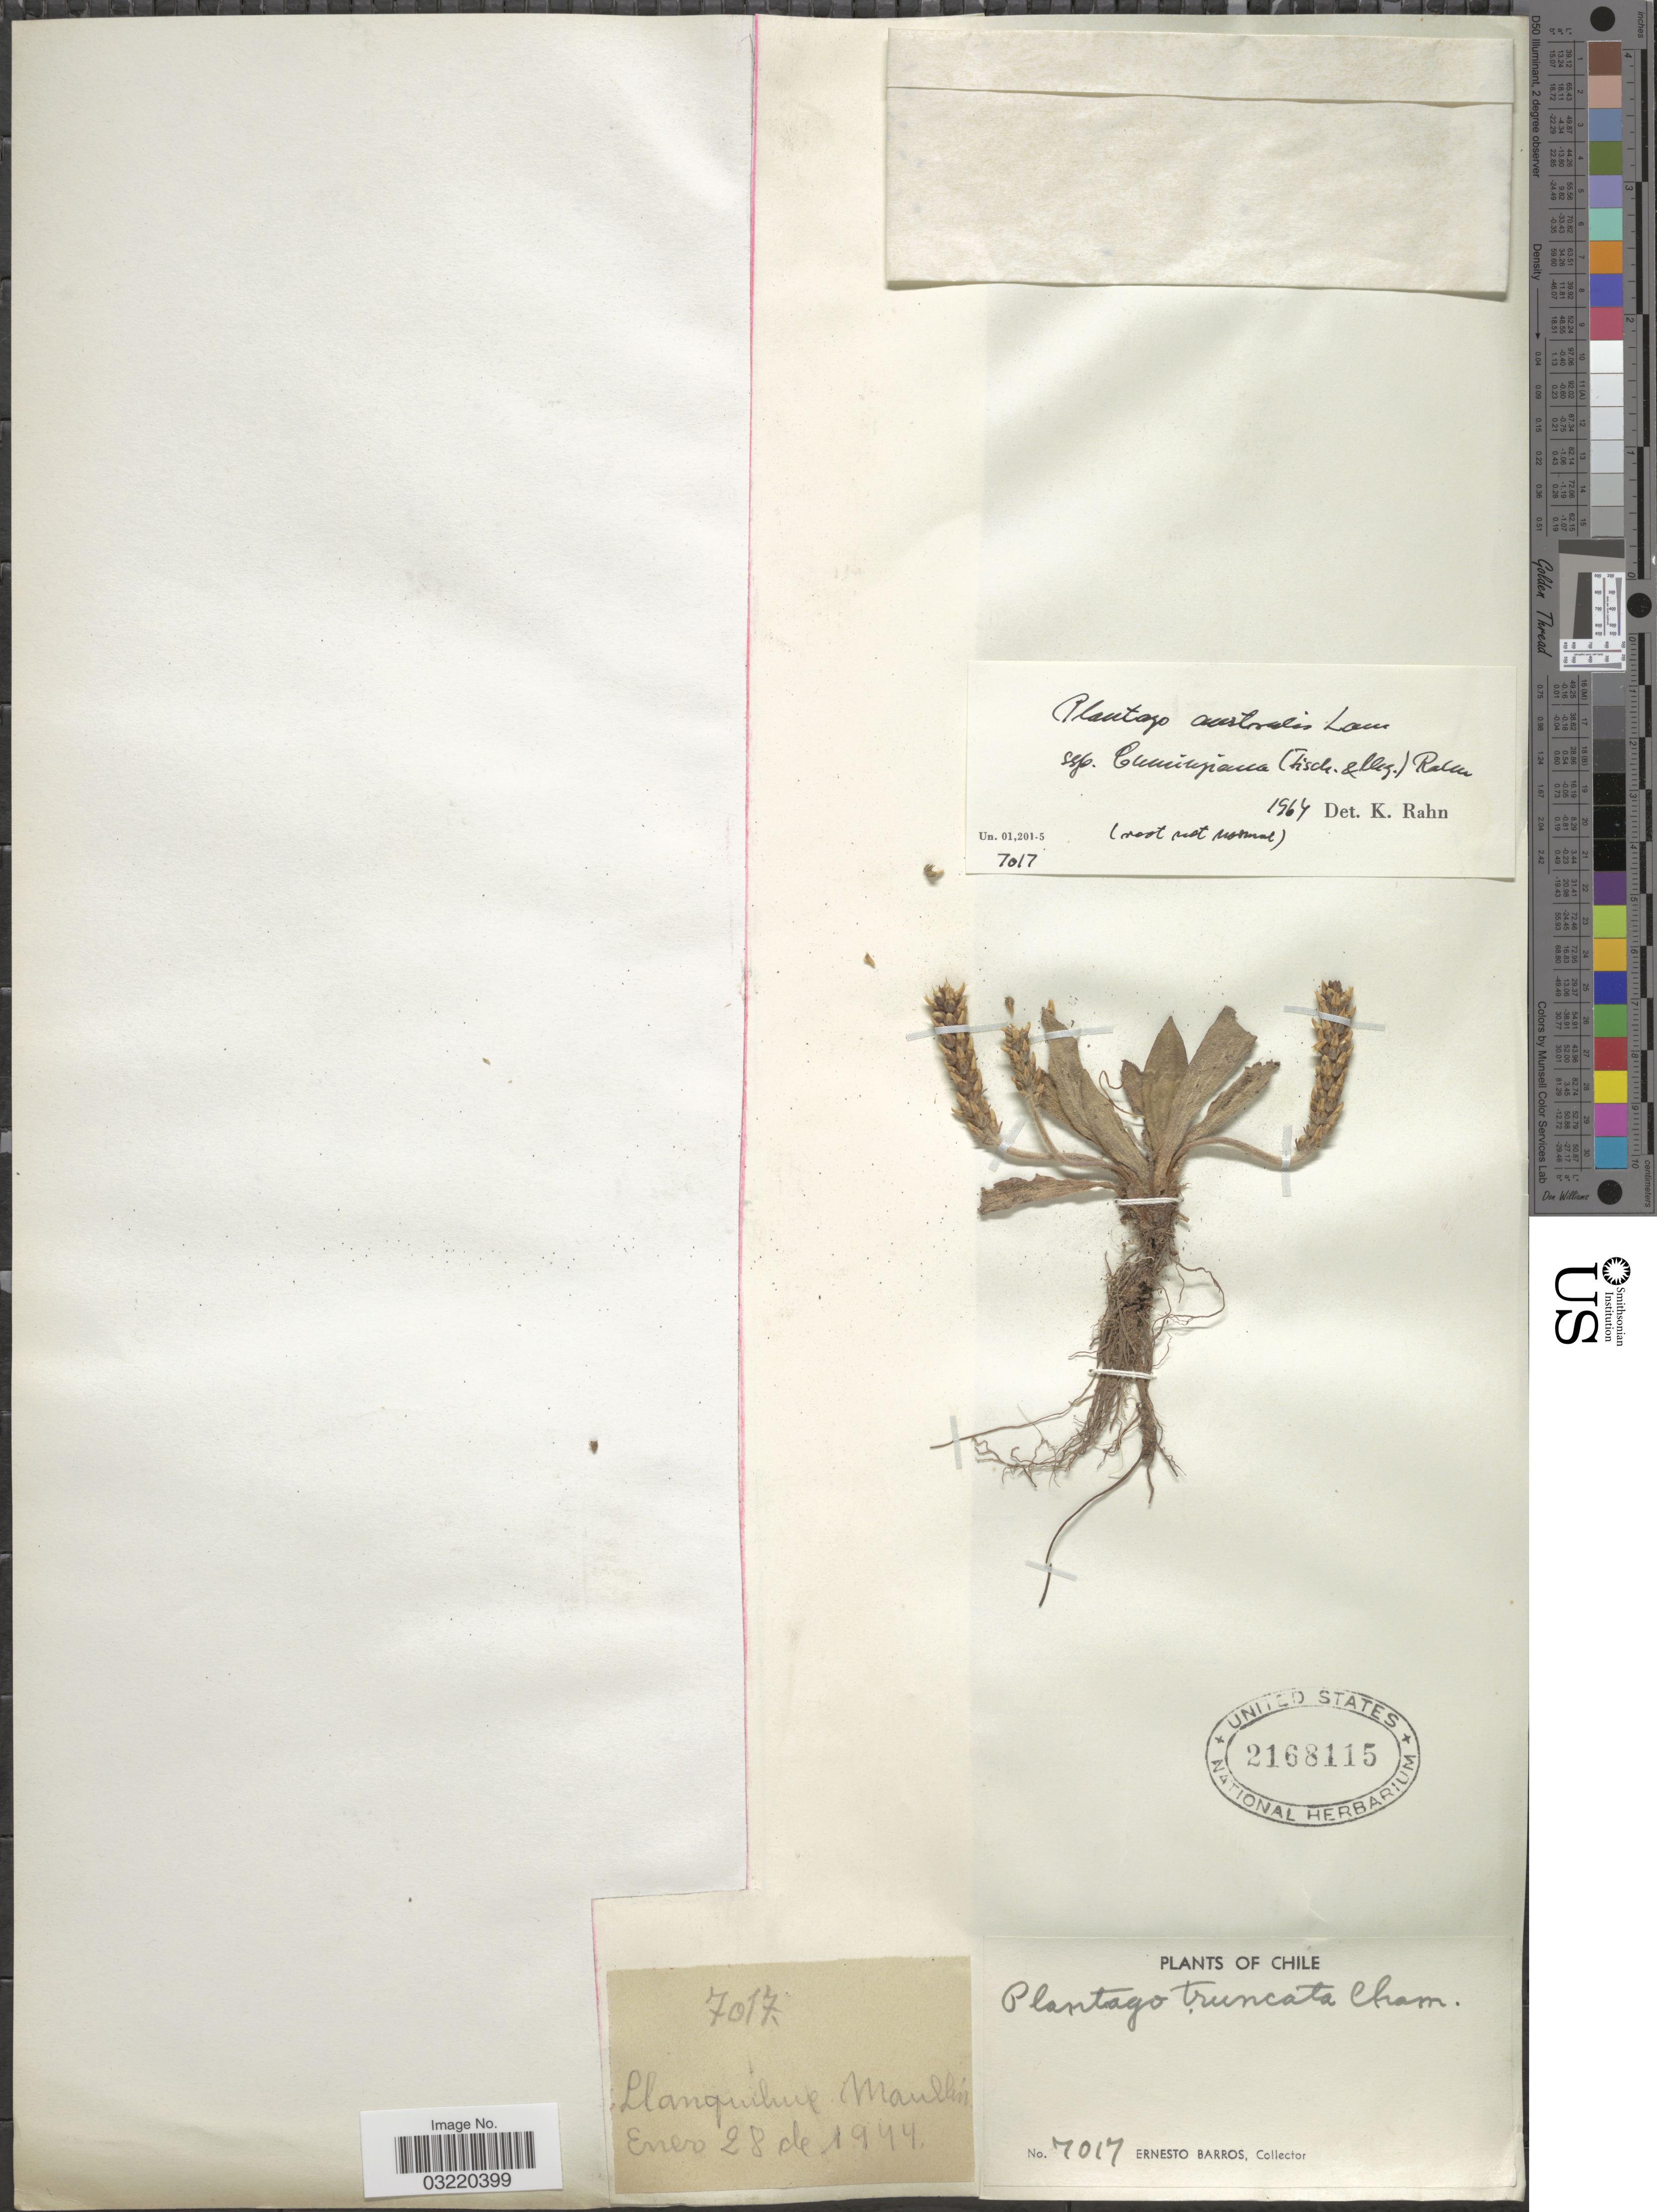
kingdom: Plantae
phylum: Tracheophyta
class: Magnoliopsida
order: Lamiales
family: Plantaginaceae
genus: Plantago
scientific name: Plantago australis subsp. cumingiana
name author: (Fisch. & C.A. Mey.) Rahn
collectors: E. Barros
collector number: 7017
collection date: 1944-01-28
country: Chile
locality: Llanquihue Maullín.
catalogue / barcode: US 2168115